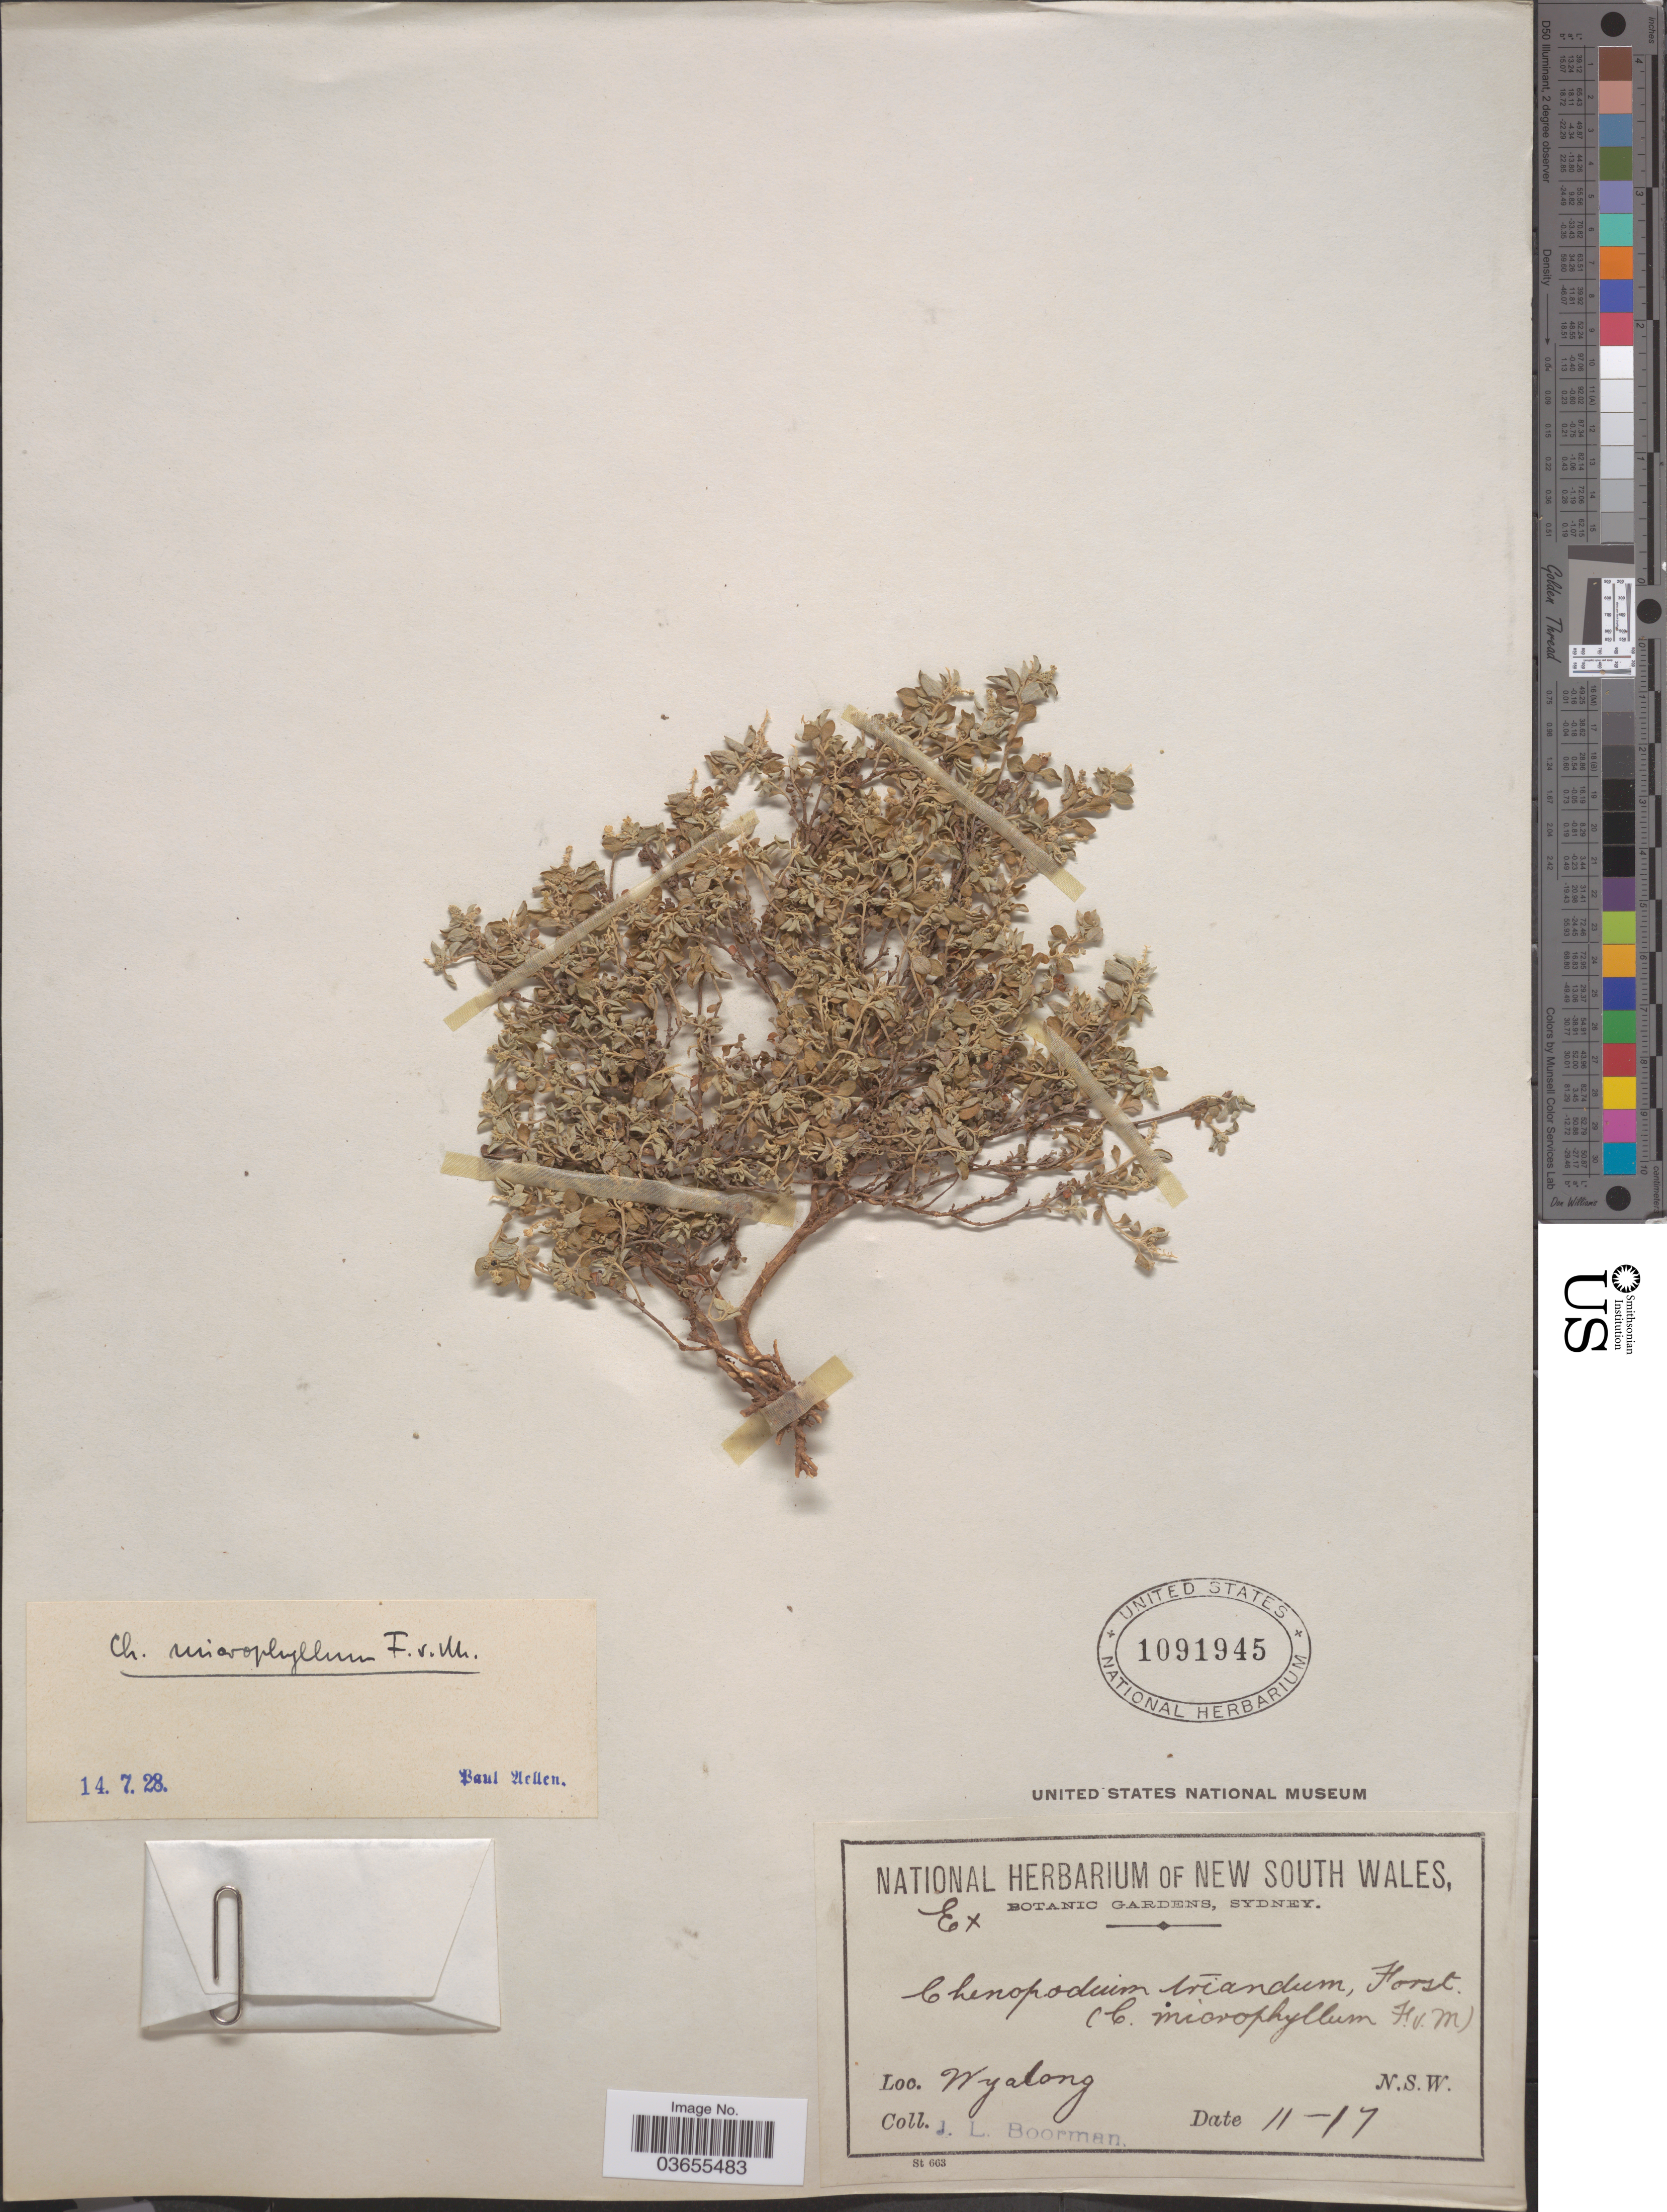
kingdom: Plantae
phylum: Tracheophyta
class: Magnoliopsida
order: Caryophyllales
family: Amaranthaceae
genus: Chenopodium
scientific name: Chenopodium microphyllum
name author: Thunb.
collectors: J. Boorman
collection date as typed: Transcribed d/m/y: /11/17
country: Australia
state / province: New South Wales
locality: Wyalong.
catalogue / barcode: US 1091945